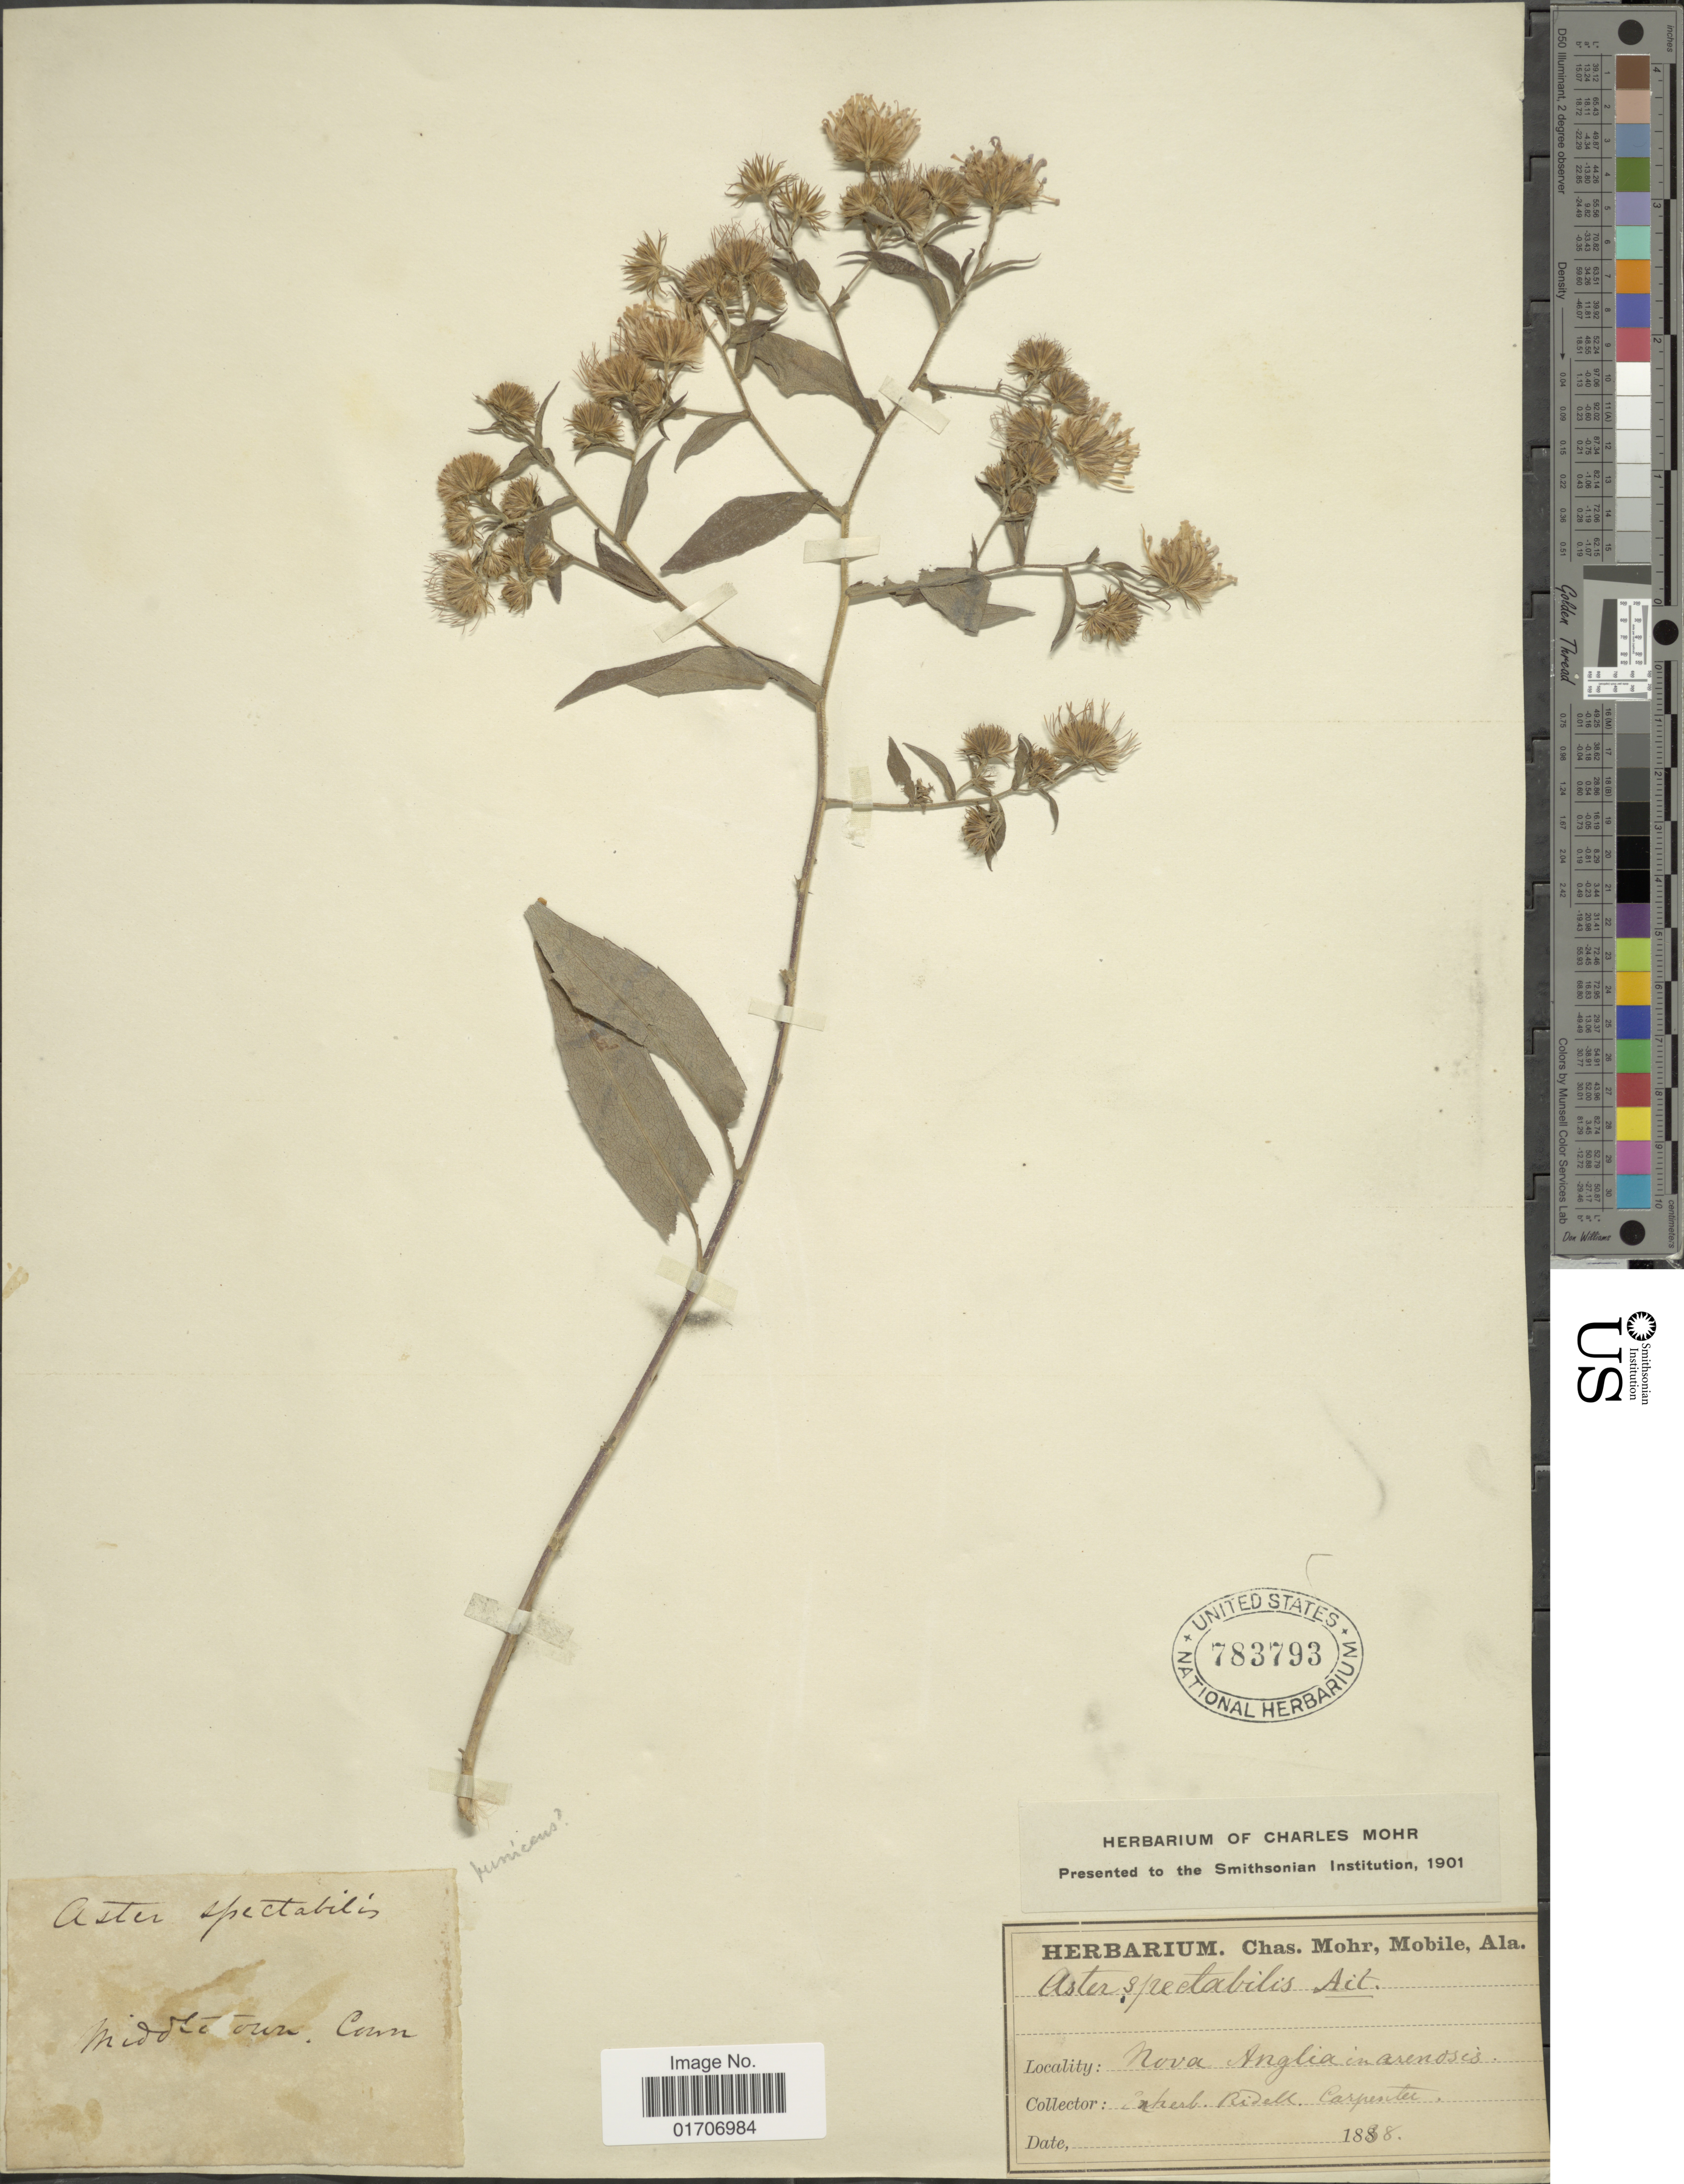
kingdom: Plantae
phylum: Tracheophyta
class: Magnoliopsida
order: Asterales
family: Asteraceae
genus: Eurybia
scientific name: Eurybia spectabilis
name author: (Aiton) G.L. Nesom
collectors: ex herb. Ridell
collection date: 1888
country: United States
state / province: Connecticut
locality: Nova Angila in arenosis.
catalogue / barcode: US 783793